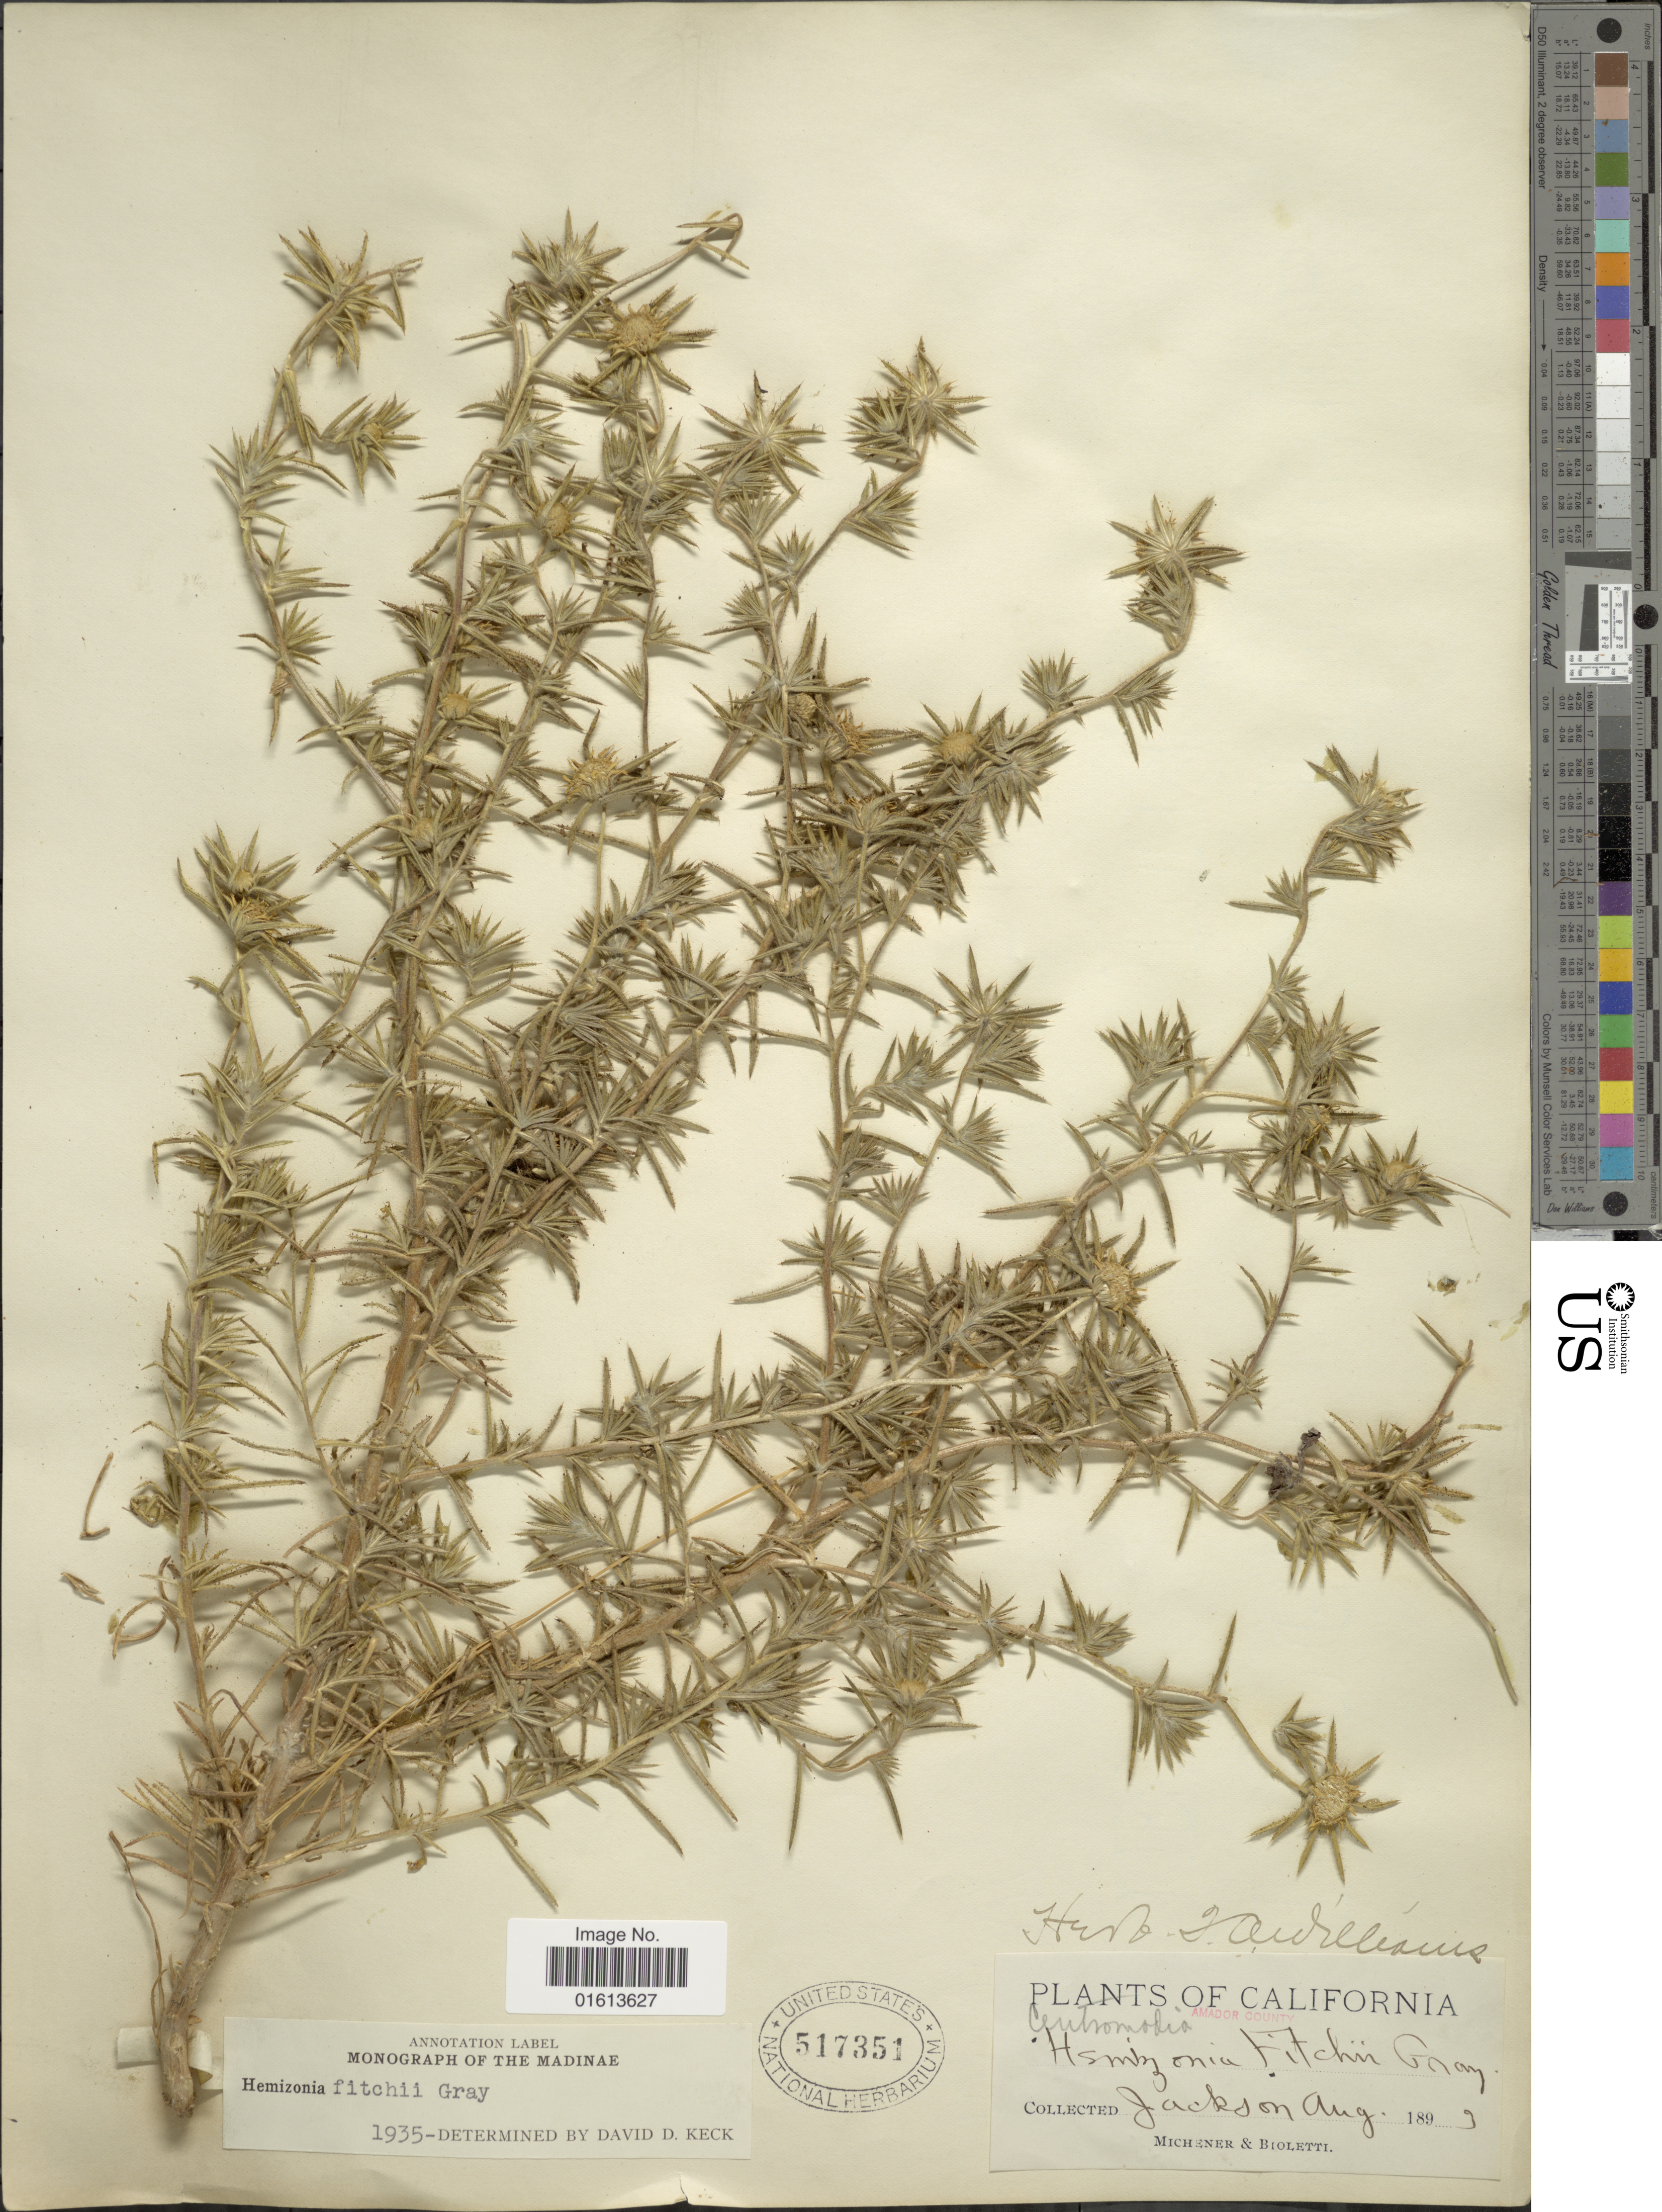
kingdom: Plantae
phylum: Tracheophyta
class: Magnoliopsida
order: Asterales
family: Asteraceae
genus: Centromadia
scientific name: Centromadia fitchii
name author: (A. Gray) Greene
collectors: -. Michener & -- Bioletti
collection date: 1893-08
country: United States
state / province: California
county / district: Amador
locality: California Jackson. Amador County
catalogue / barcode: US 517351